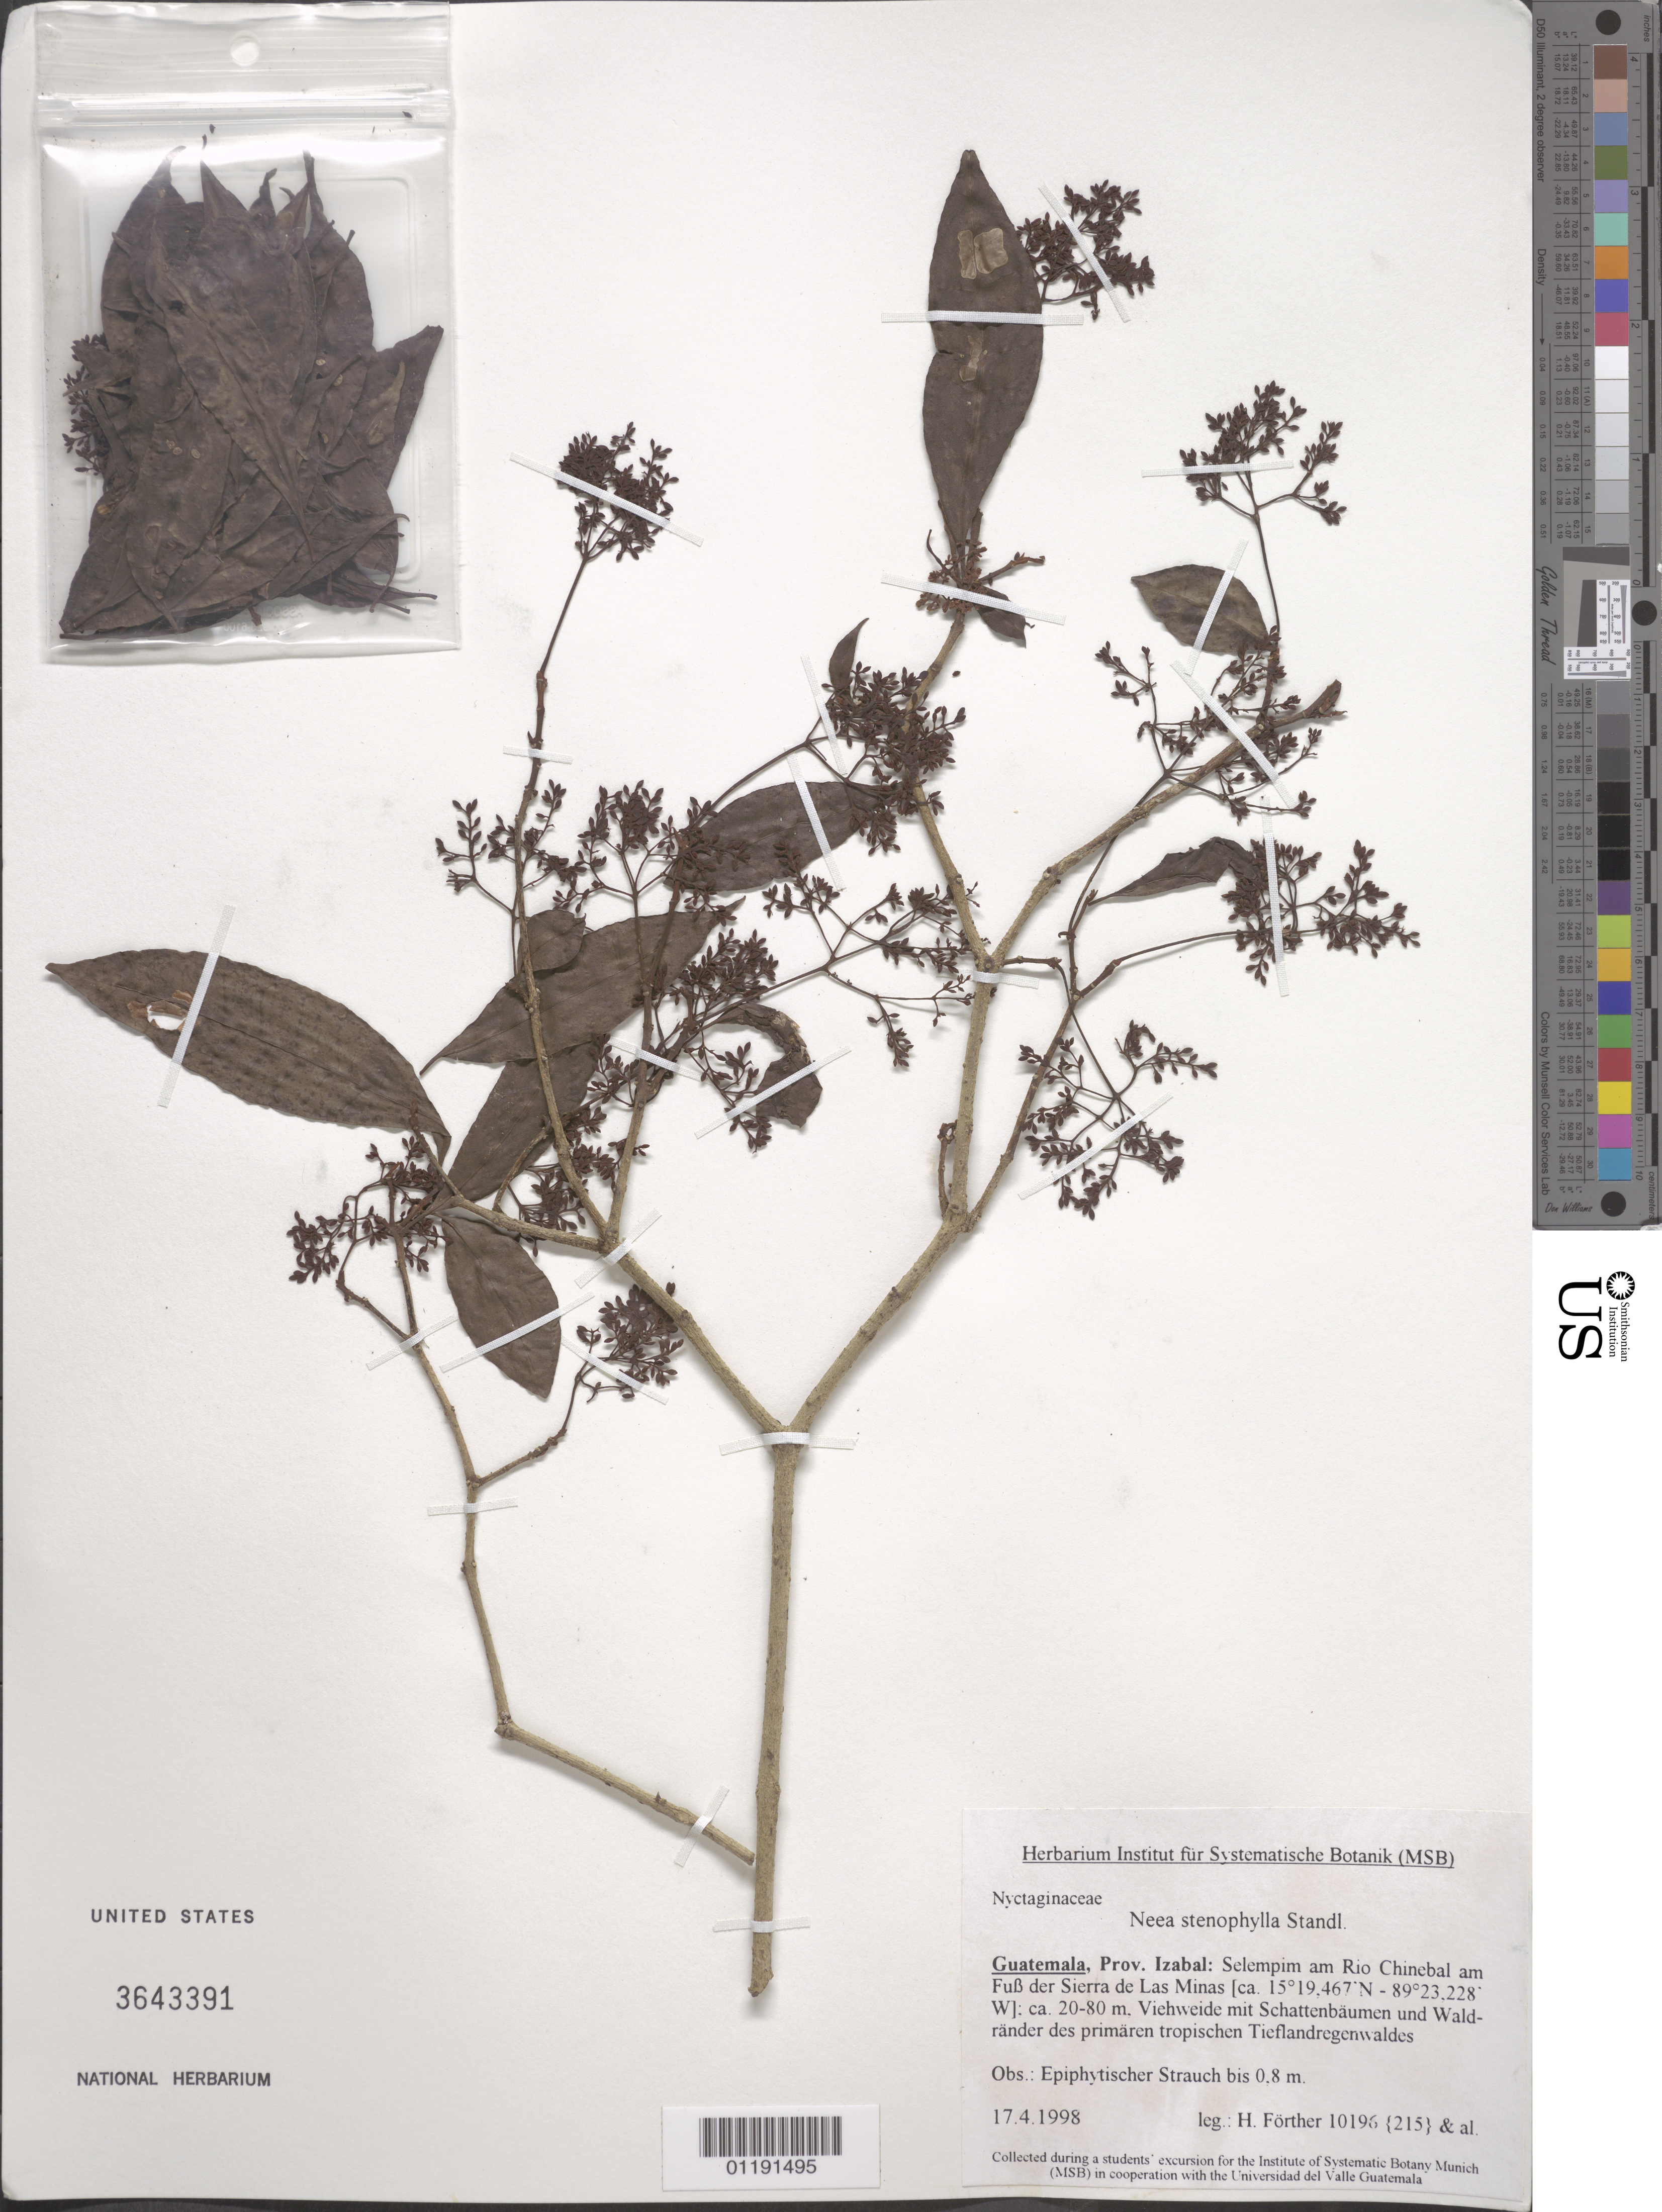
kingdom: Plantae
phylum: Tracheophyta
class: Magnoliopsida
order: Caryophyllales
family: Nyctaginaceae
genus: Neea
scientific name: Neea stenophylla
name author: Standl.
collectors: H. Fôrther et al.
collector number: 10196 {215}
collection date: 1998-04-17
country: Guatemala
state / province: Izabal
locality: Selempim, the Rio Chinebal at the foot of the Sierra de Las Minas.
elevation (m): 20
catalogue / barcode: US 3643391